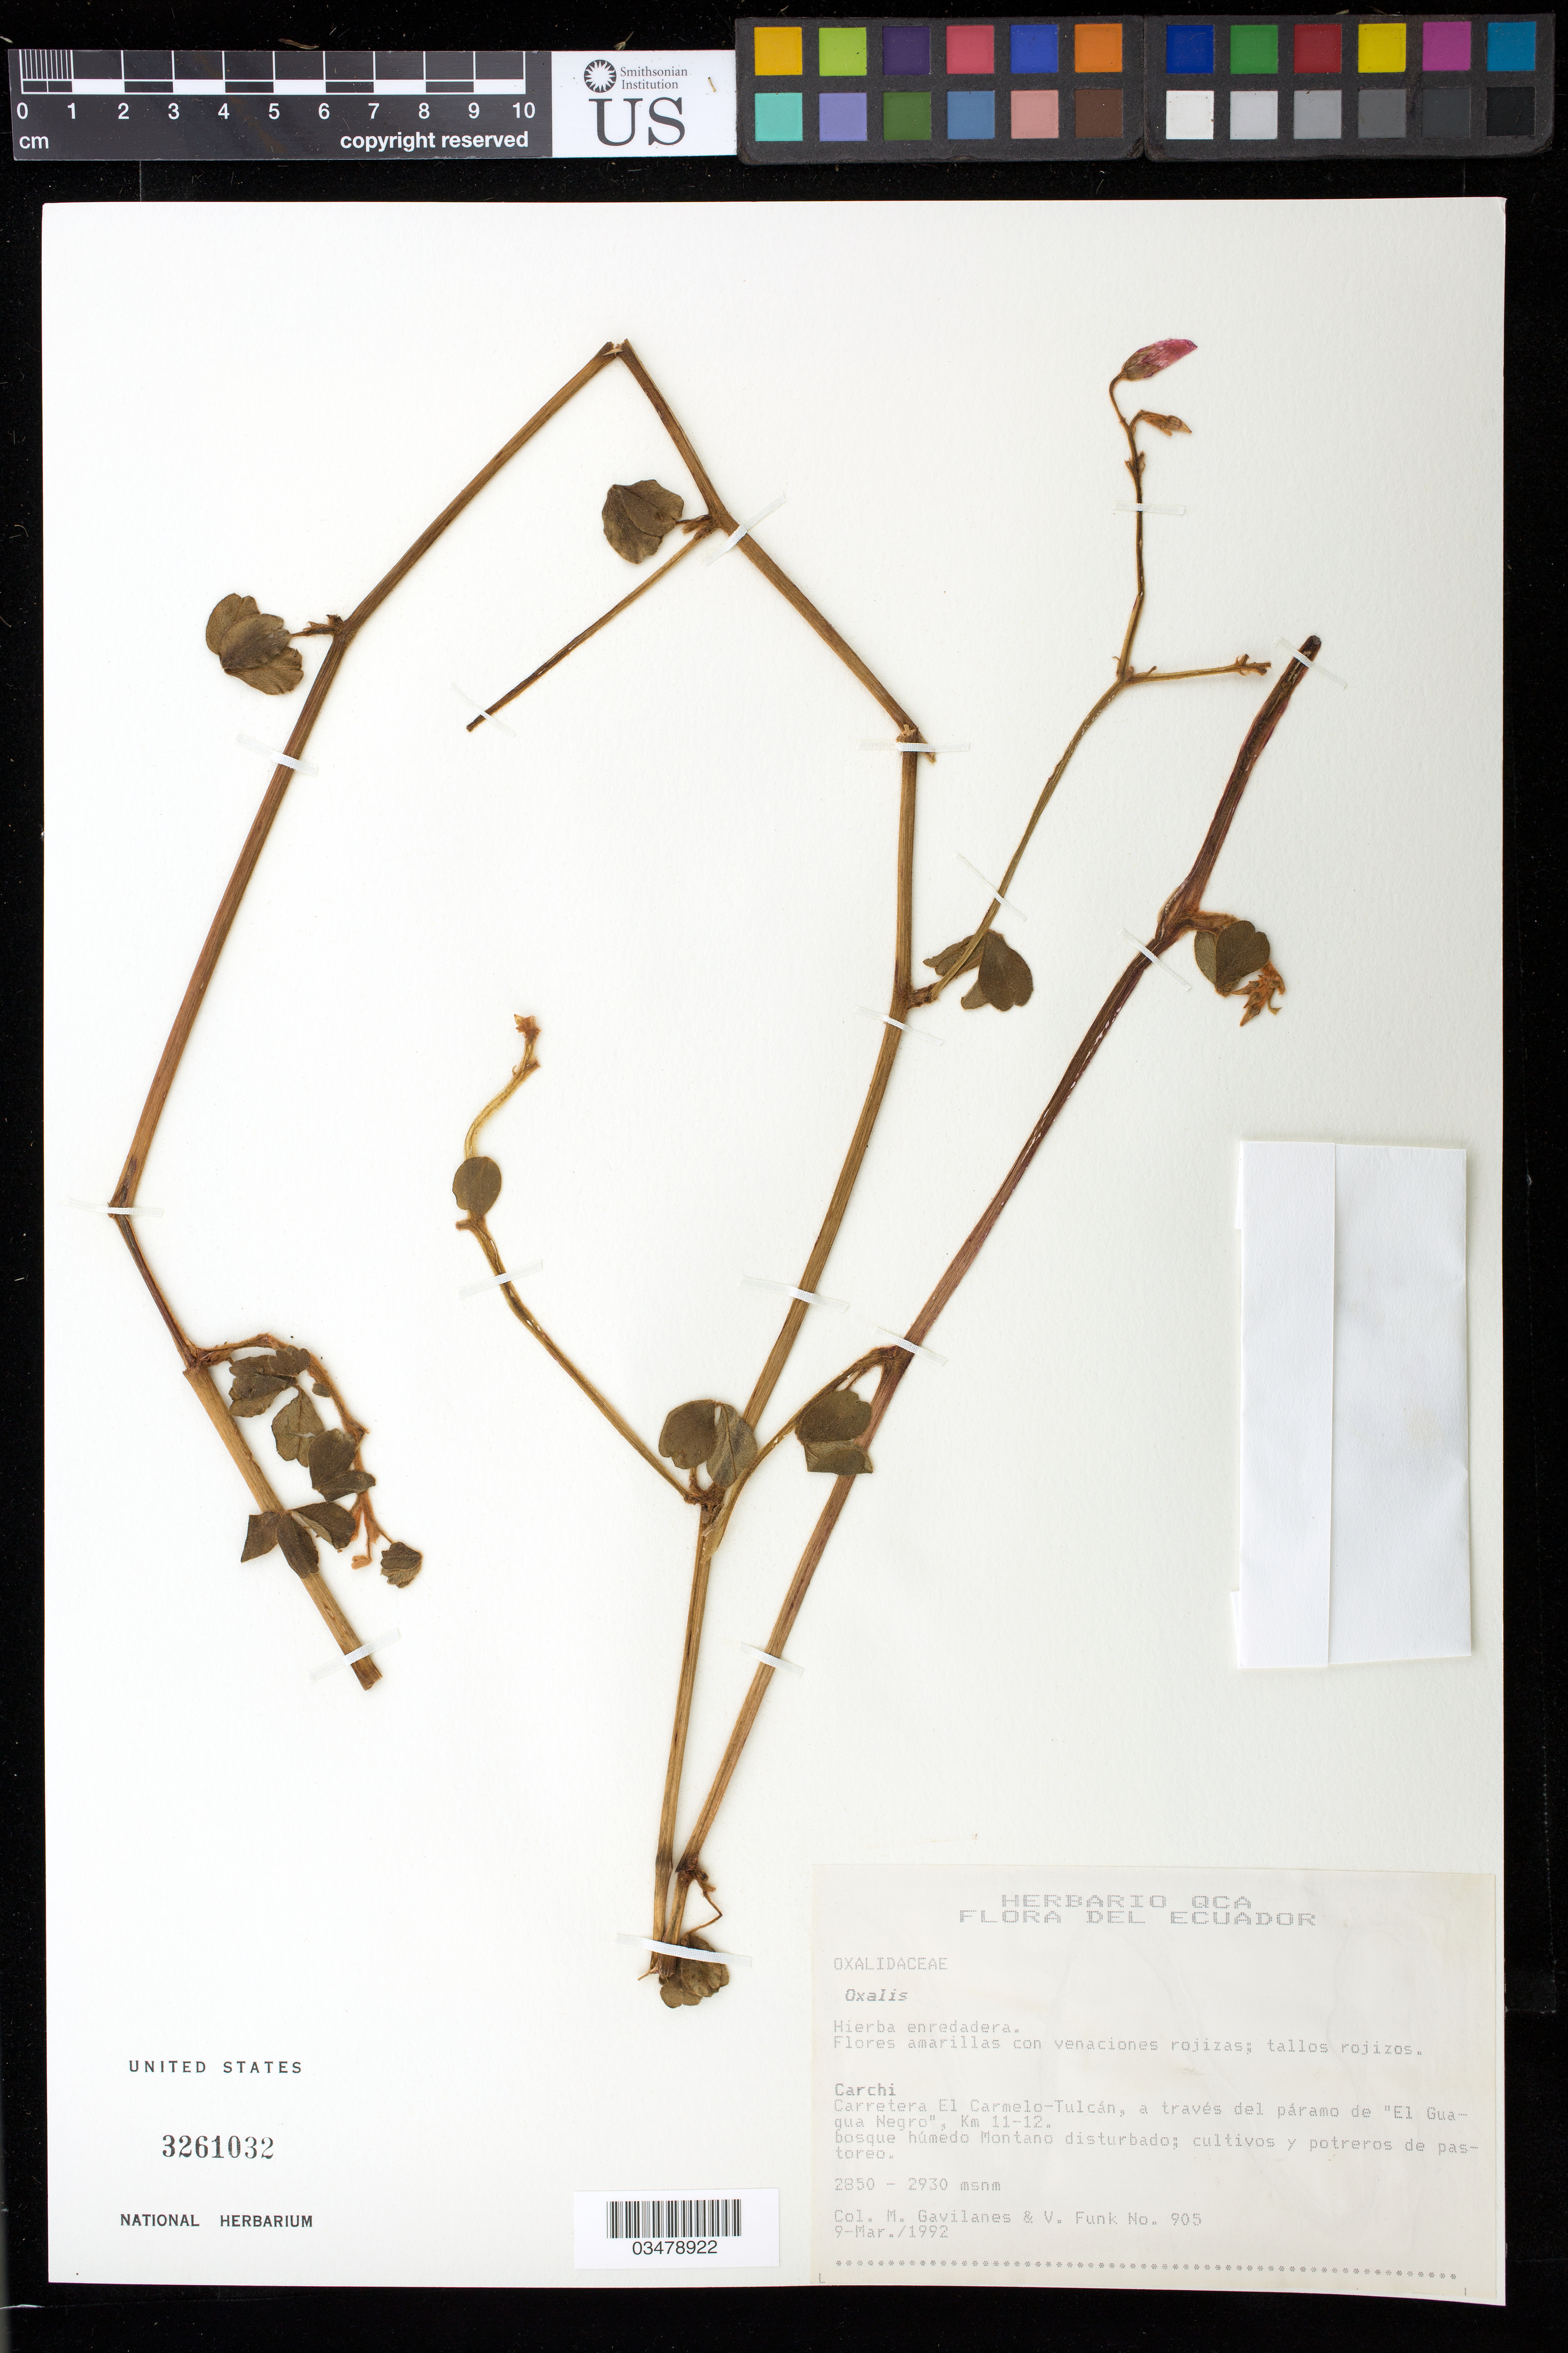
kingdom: Plantae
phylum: Tracheophyta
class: Magnoliopsida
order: Oxalidales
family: Oxalidaceae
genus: Oxalis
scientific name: Oxalis sp.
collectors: M. Gavilanes & V. Funk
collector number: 905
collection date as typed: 9 Mar 1992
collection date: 1992-03-09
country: Ecuador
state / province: Carchi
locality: Carretera Julio Andrade-El Carmelo, Km 20-23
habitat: bosque mudedo Montano disturbado; cultivos y potreros de pastoreo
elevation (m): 2850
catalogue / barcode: US 3261032